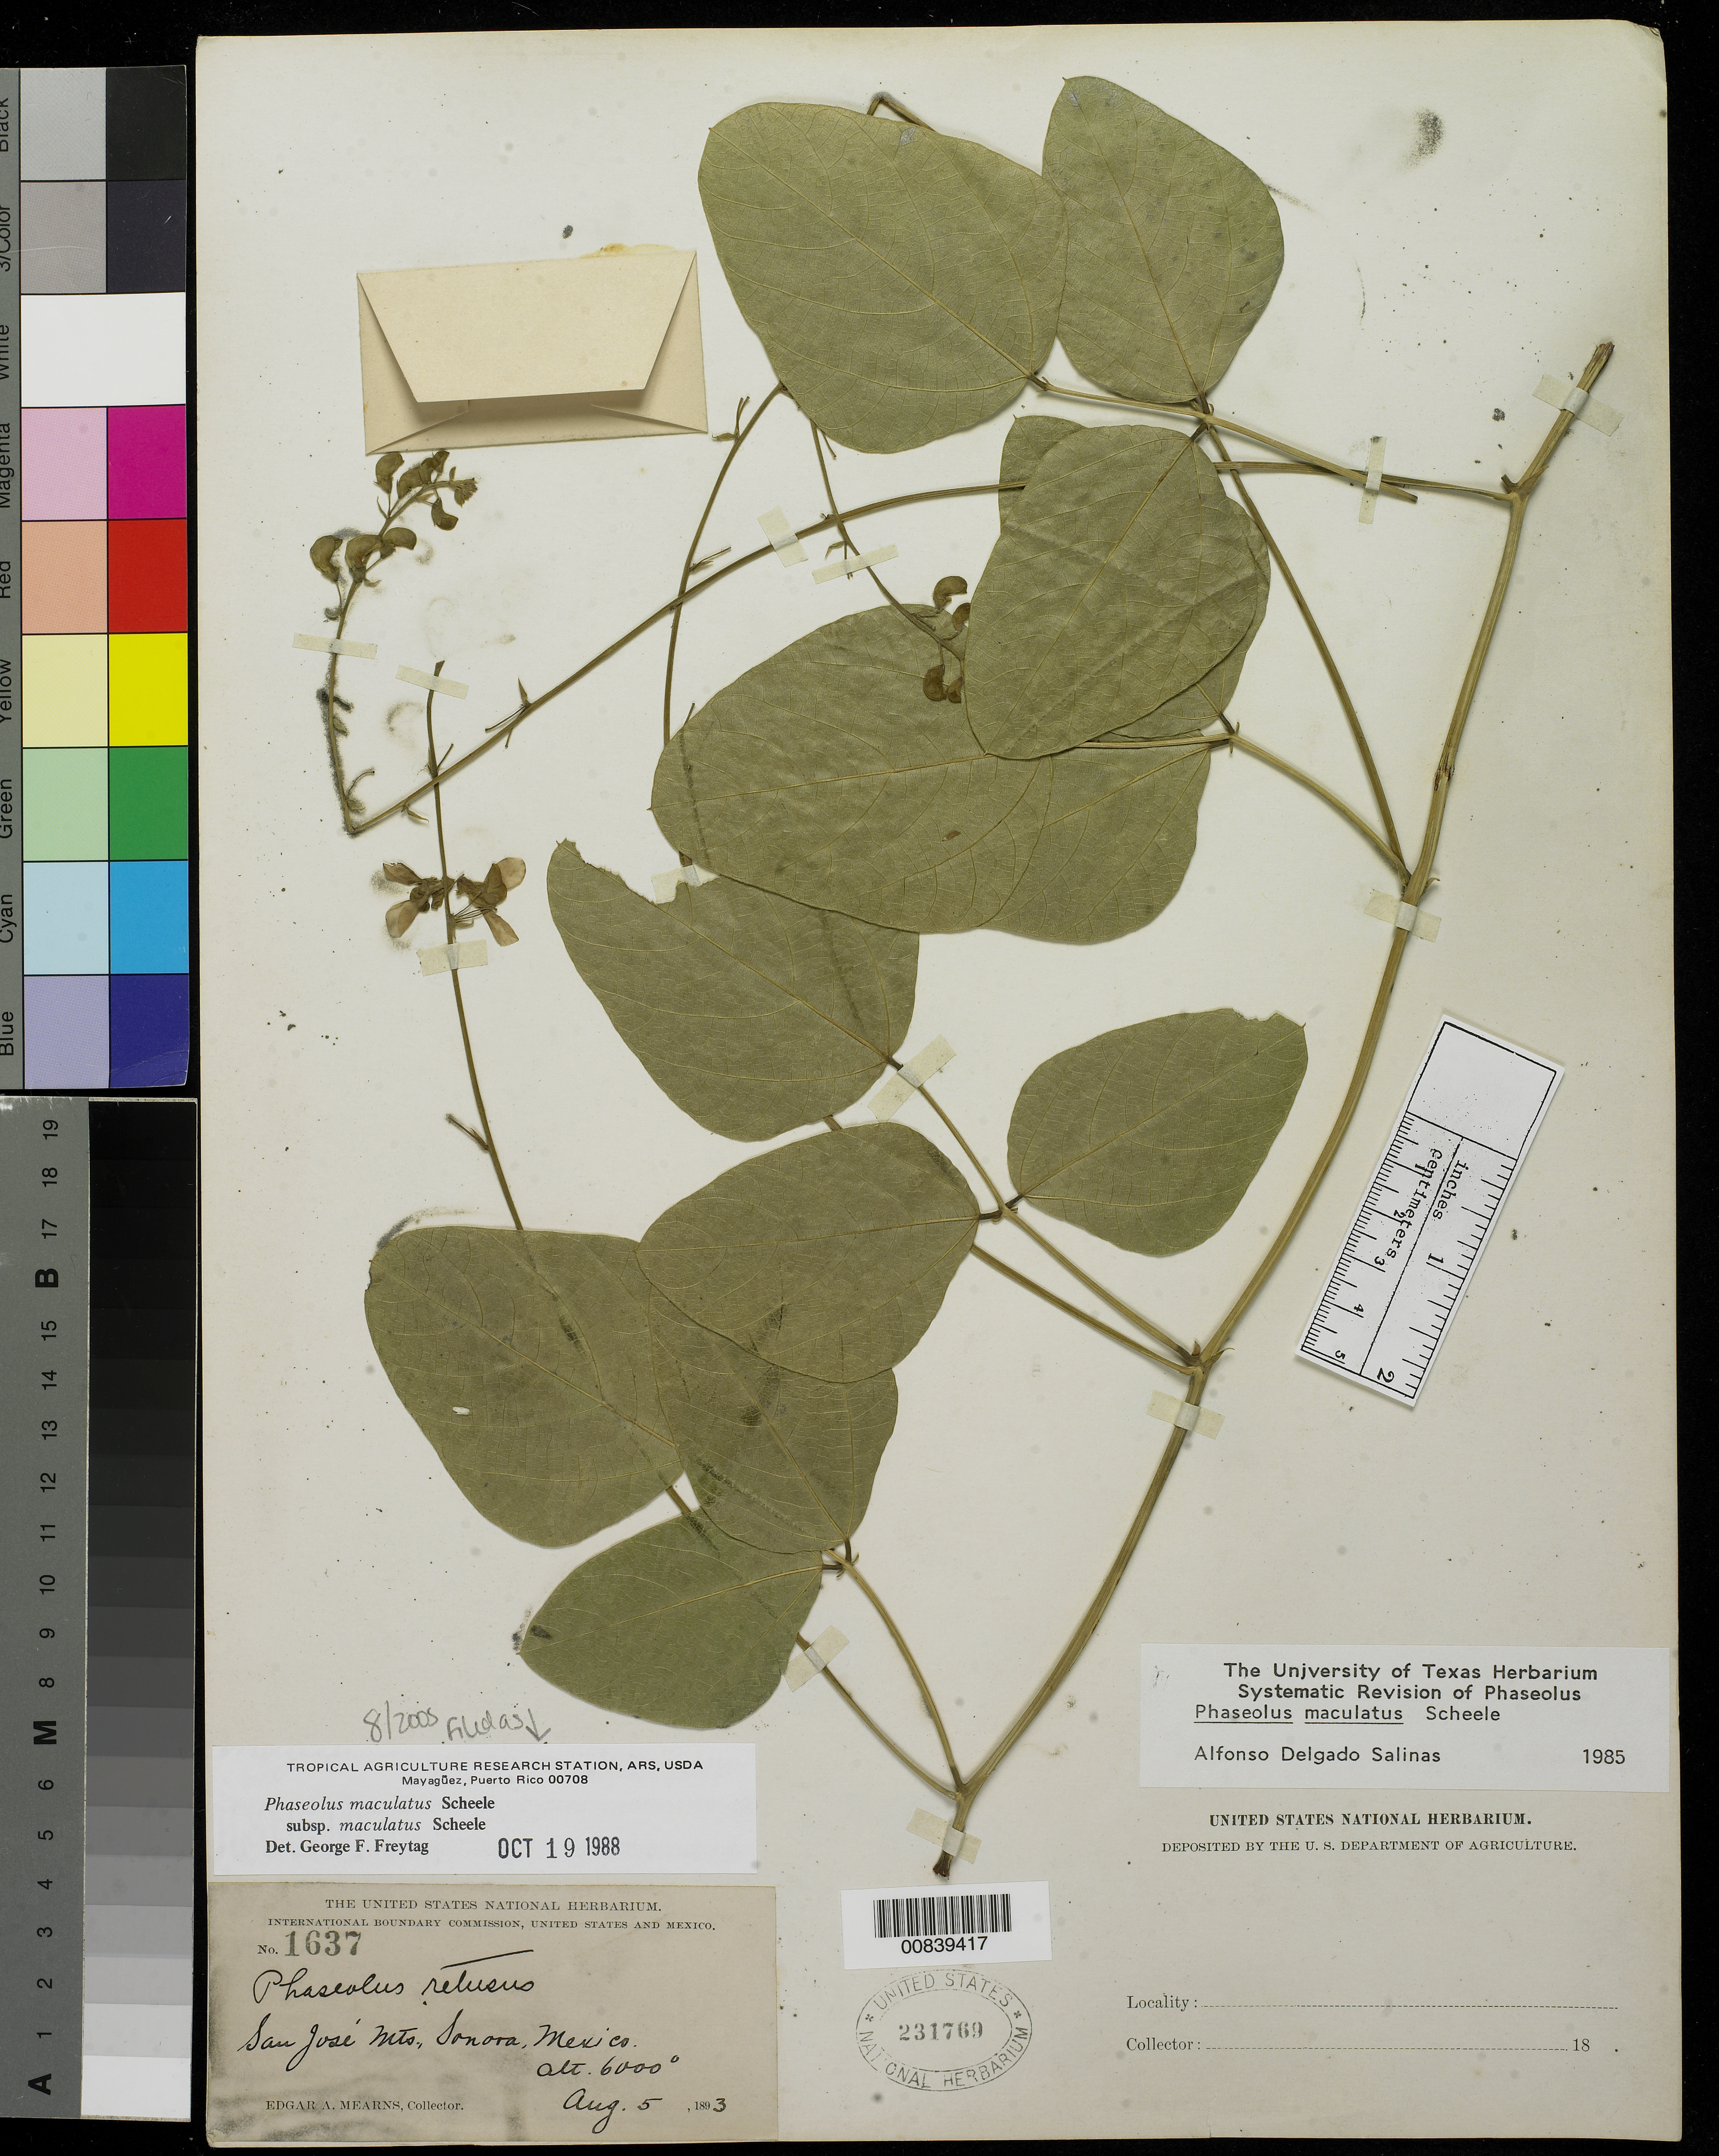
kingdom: Plantae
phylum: Tracheophyta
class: Magnoliopsida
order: Fabales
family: Fabaceae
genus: Phaseolus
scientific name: Phaseolus maculatus subsp. maculatus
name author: Scheele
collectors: E. A. Mearns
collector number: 1637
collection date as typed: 05 Aug 1893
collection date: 1893-08-05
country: Mexico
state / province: Sonora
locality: San José Mts., Sonora.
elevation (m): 1829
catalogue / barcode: US 231769